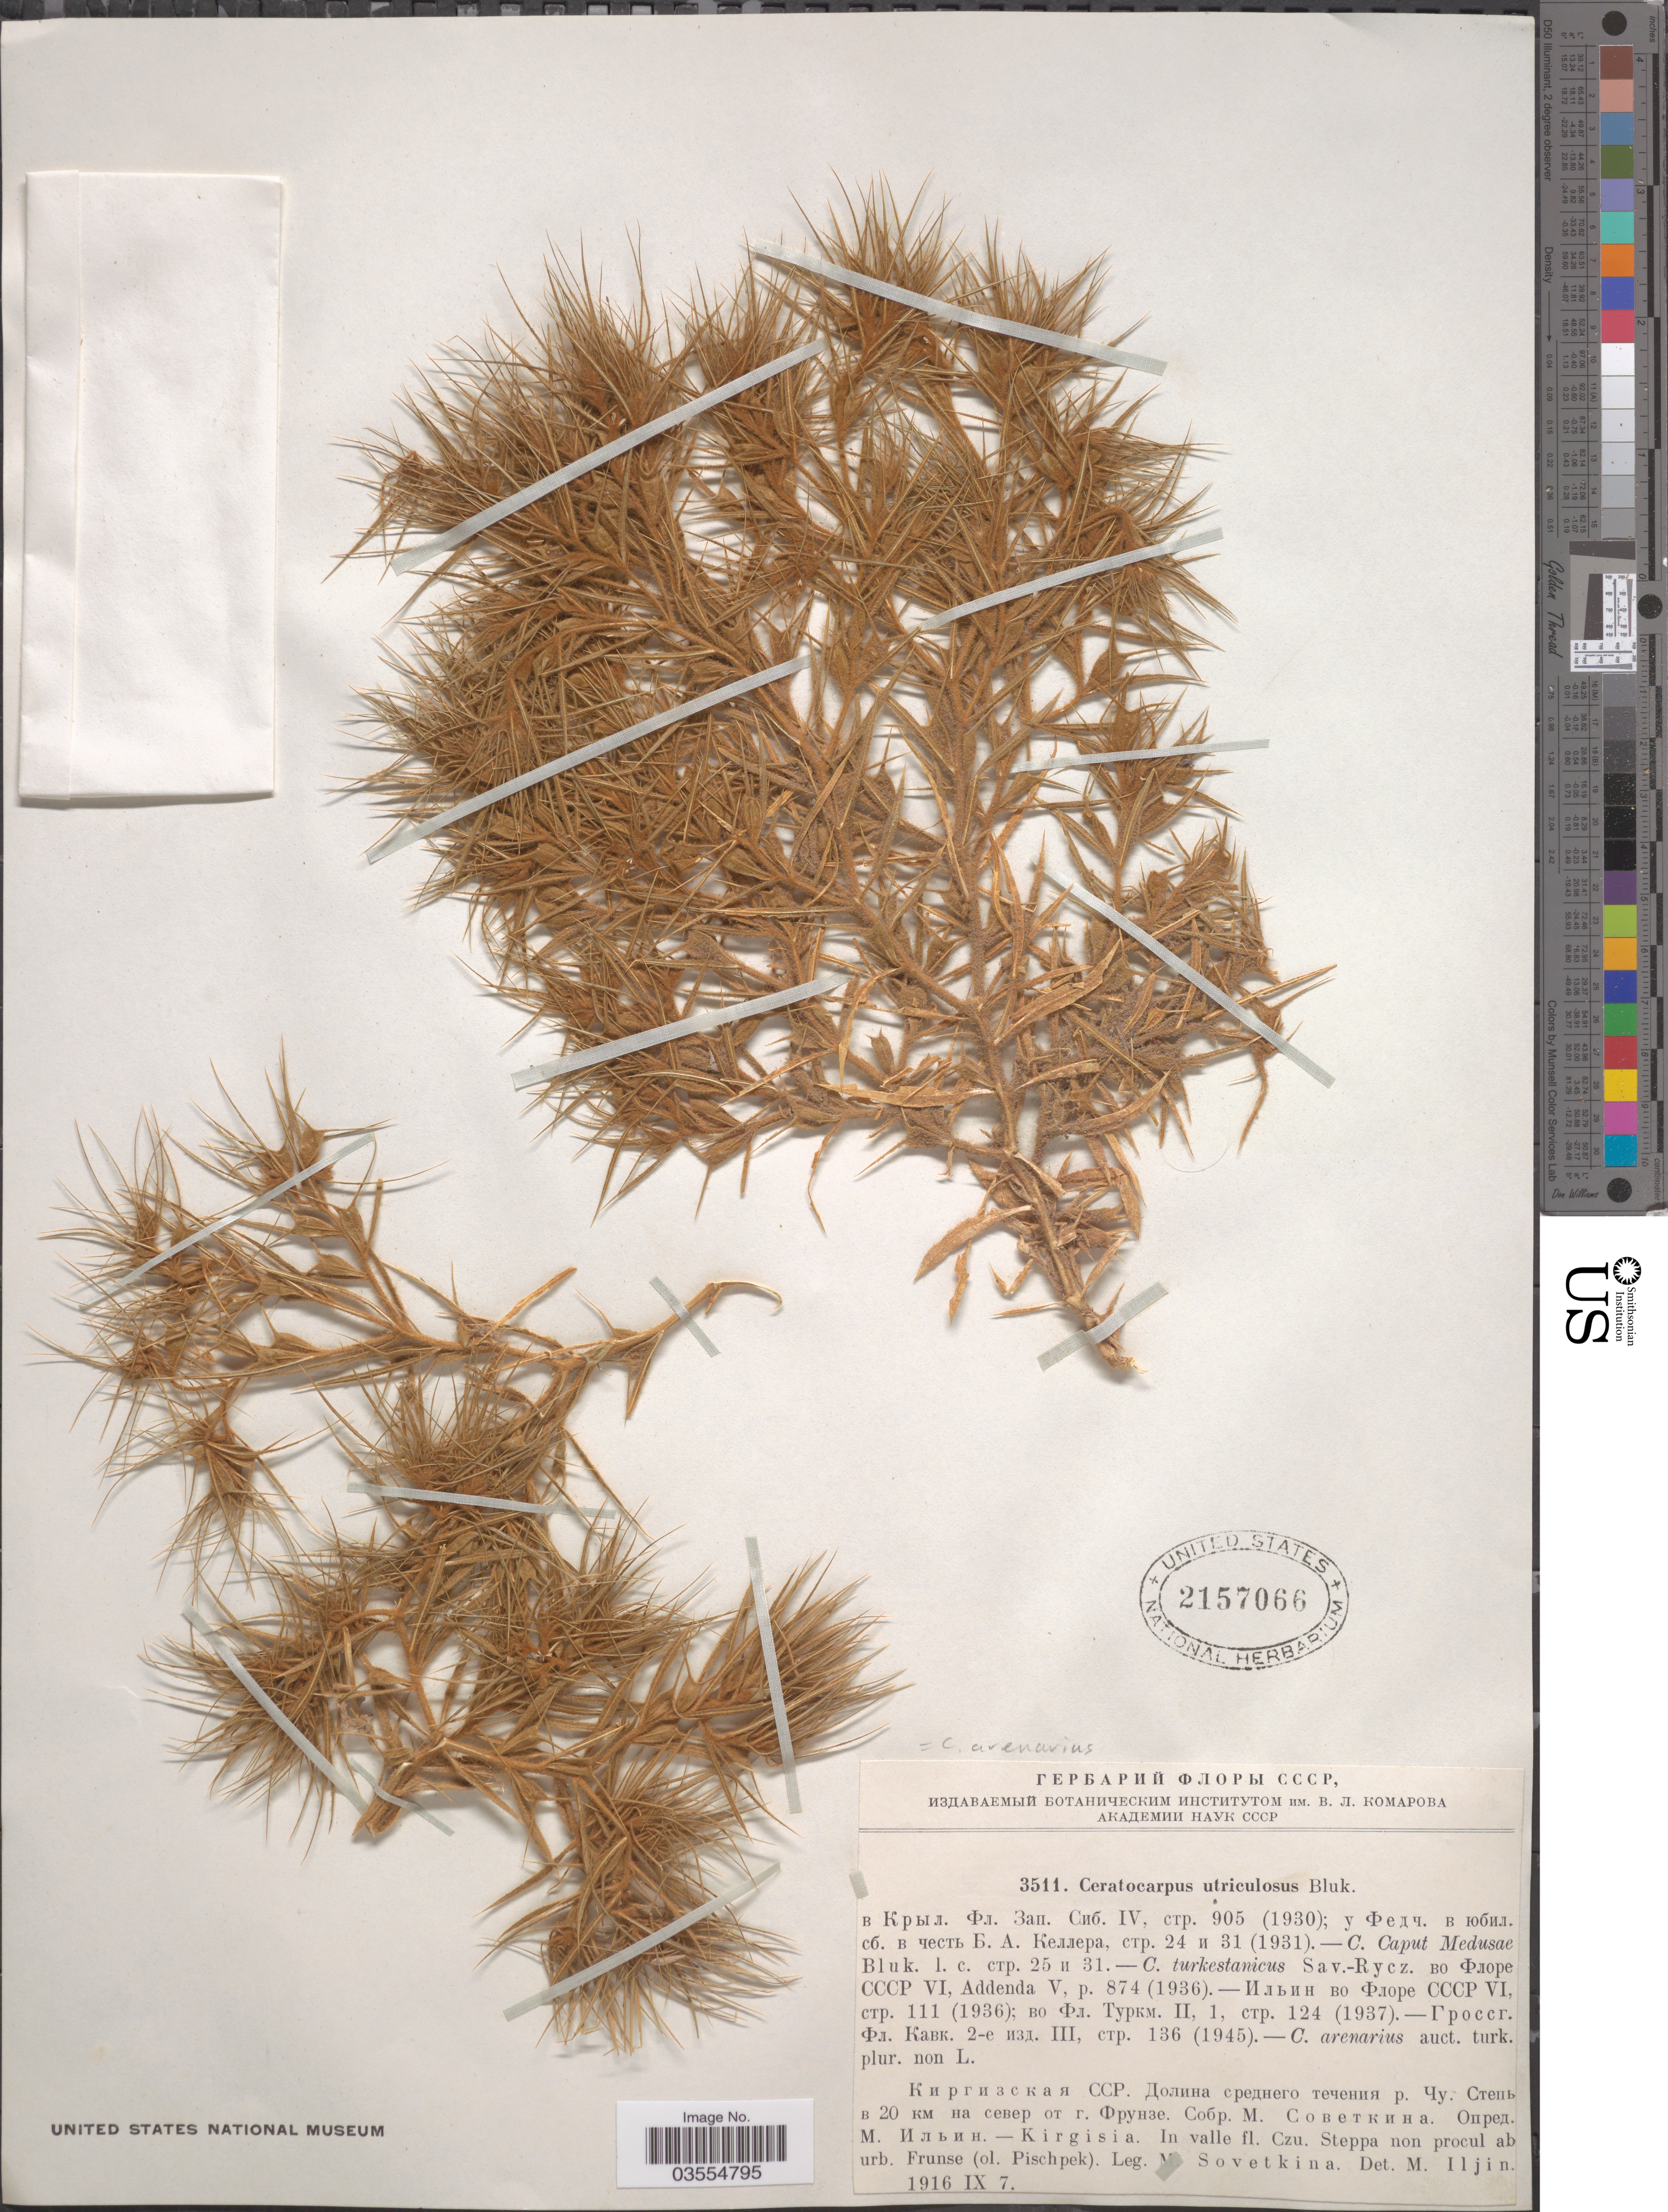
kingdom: Plantae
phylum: Tracheophyta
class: Magnoliopsida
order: Caryophyllales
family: Amaranthaceae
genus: Ceratocarpus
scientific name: Ceratocarpus arenarius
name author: L.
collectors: M. Sovetkina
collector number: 3511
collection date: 1916-09-07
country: Kyrgyzstan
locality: Kirgisia. In valle fl. Czu. Steppa non procul ab urb. Frunse (ol. Pischpek).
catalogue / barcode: US 2157066